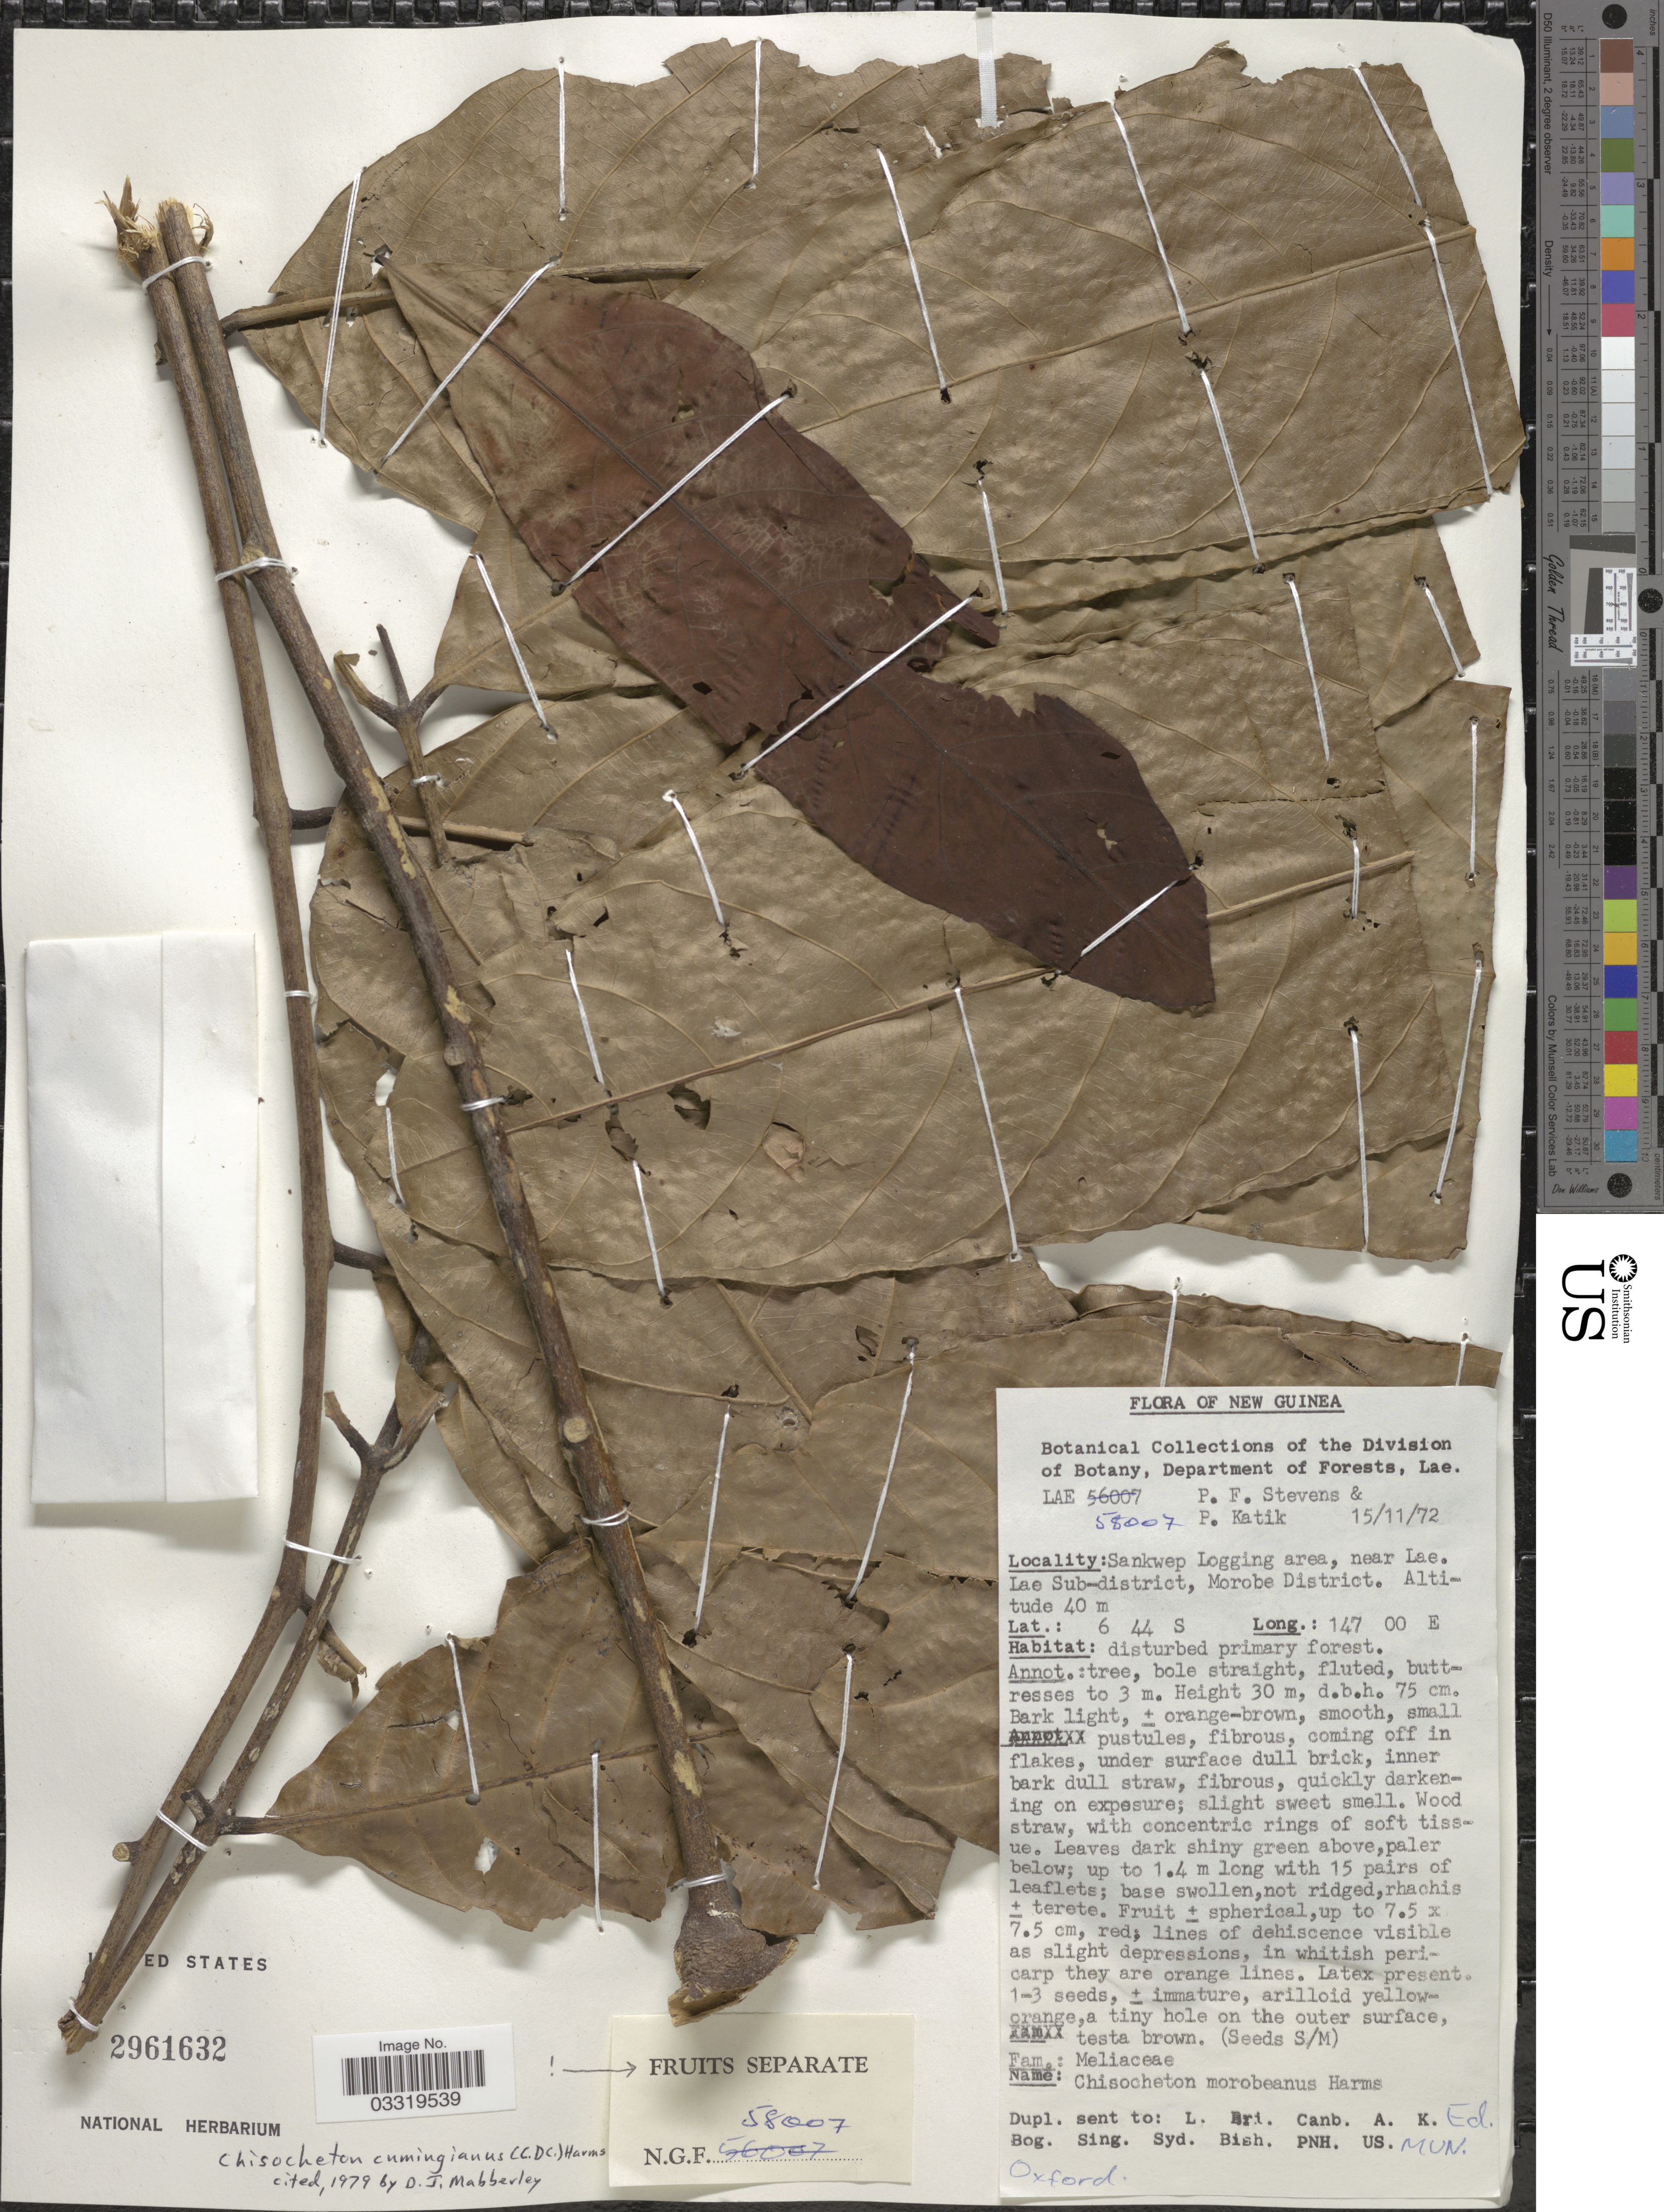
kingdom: Plantae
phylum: Tracheophyta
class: Magnoliopsida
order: Sapindales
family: Meliaceae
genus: Chisocheton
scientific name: Chisocheton cumingianus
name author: (C. DC.) Harms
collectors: P. F. Stevens & P. Katik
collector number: LAE58007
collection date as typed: Transcribed d/m/y: 15/11/72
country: Papua New Guinea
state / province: Morobe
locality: New Guinea, Sankwep Logging area, near Lae. Lae Sub-district, Morobe District.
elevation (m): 40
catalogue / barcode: US 2961632